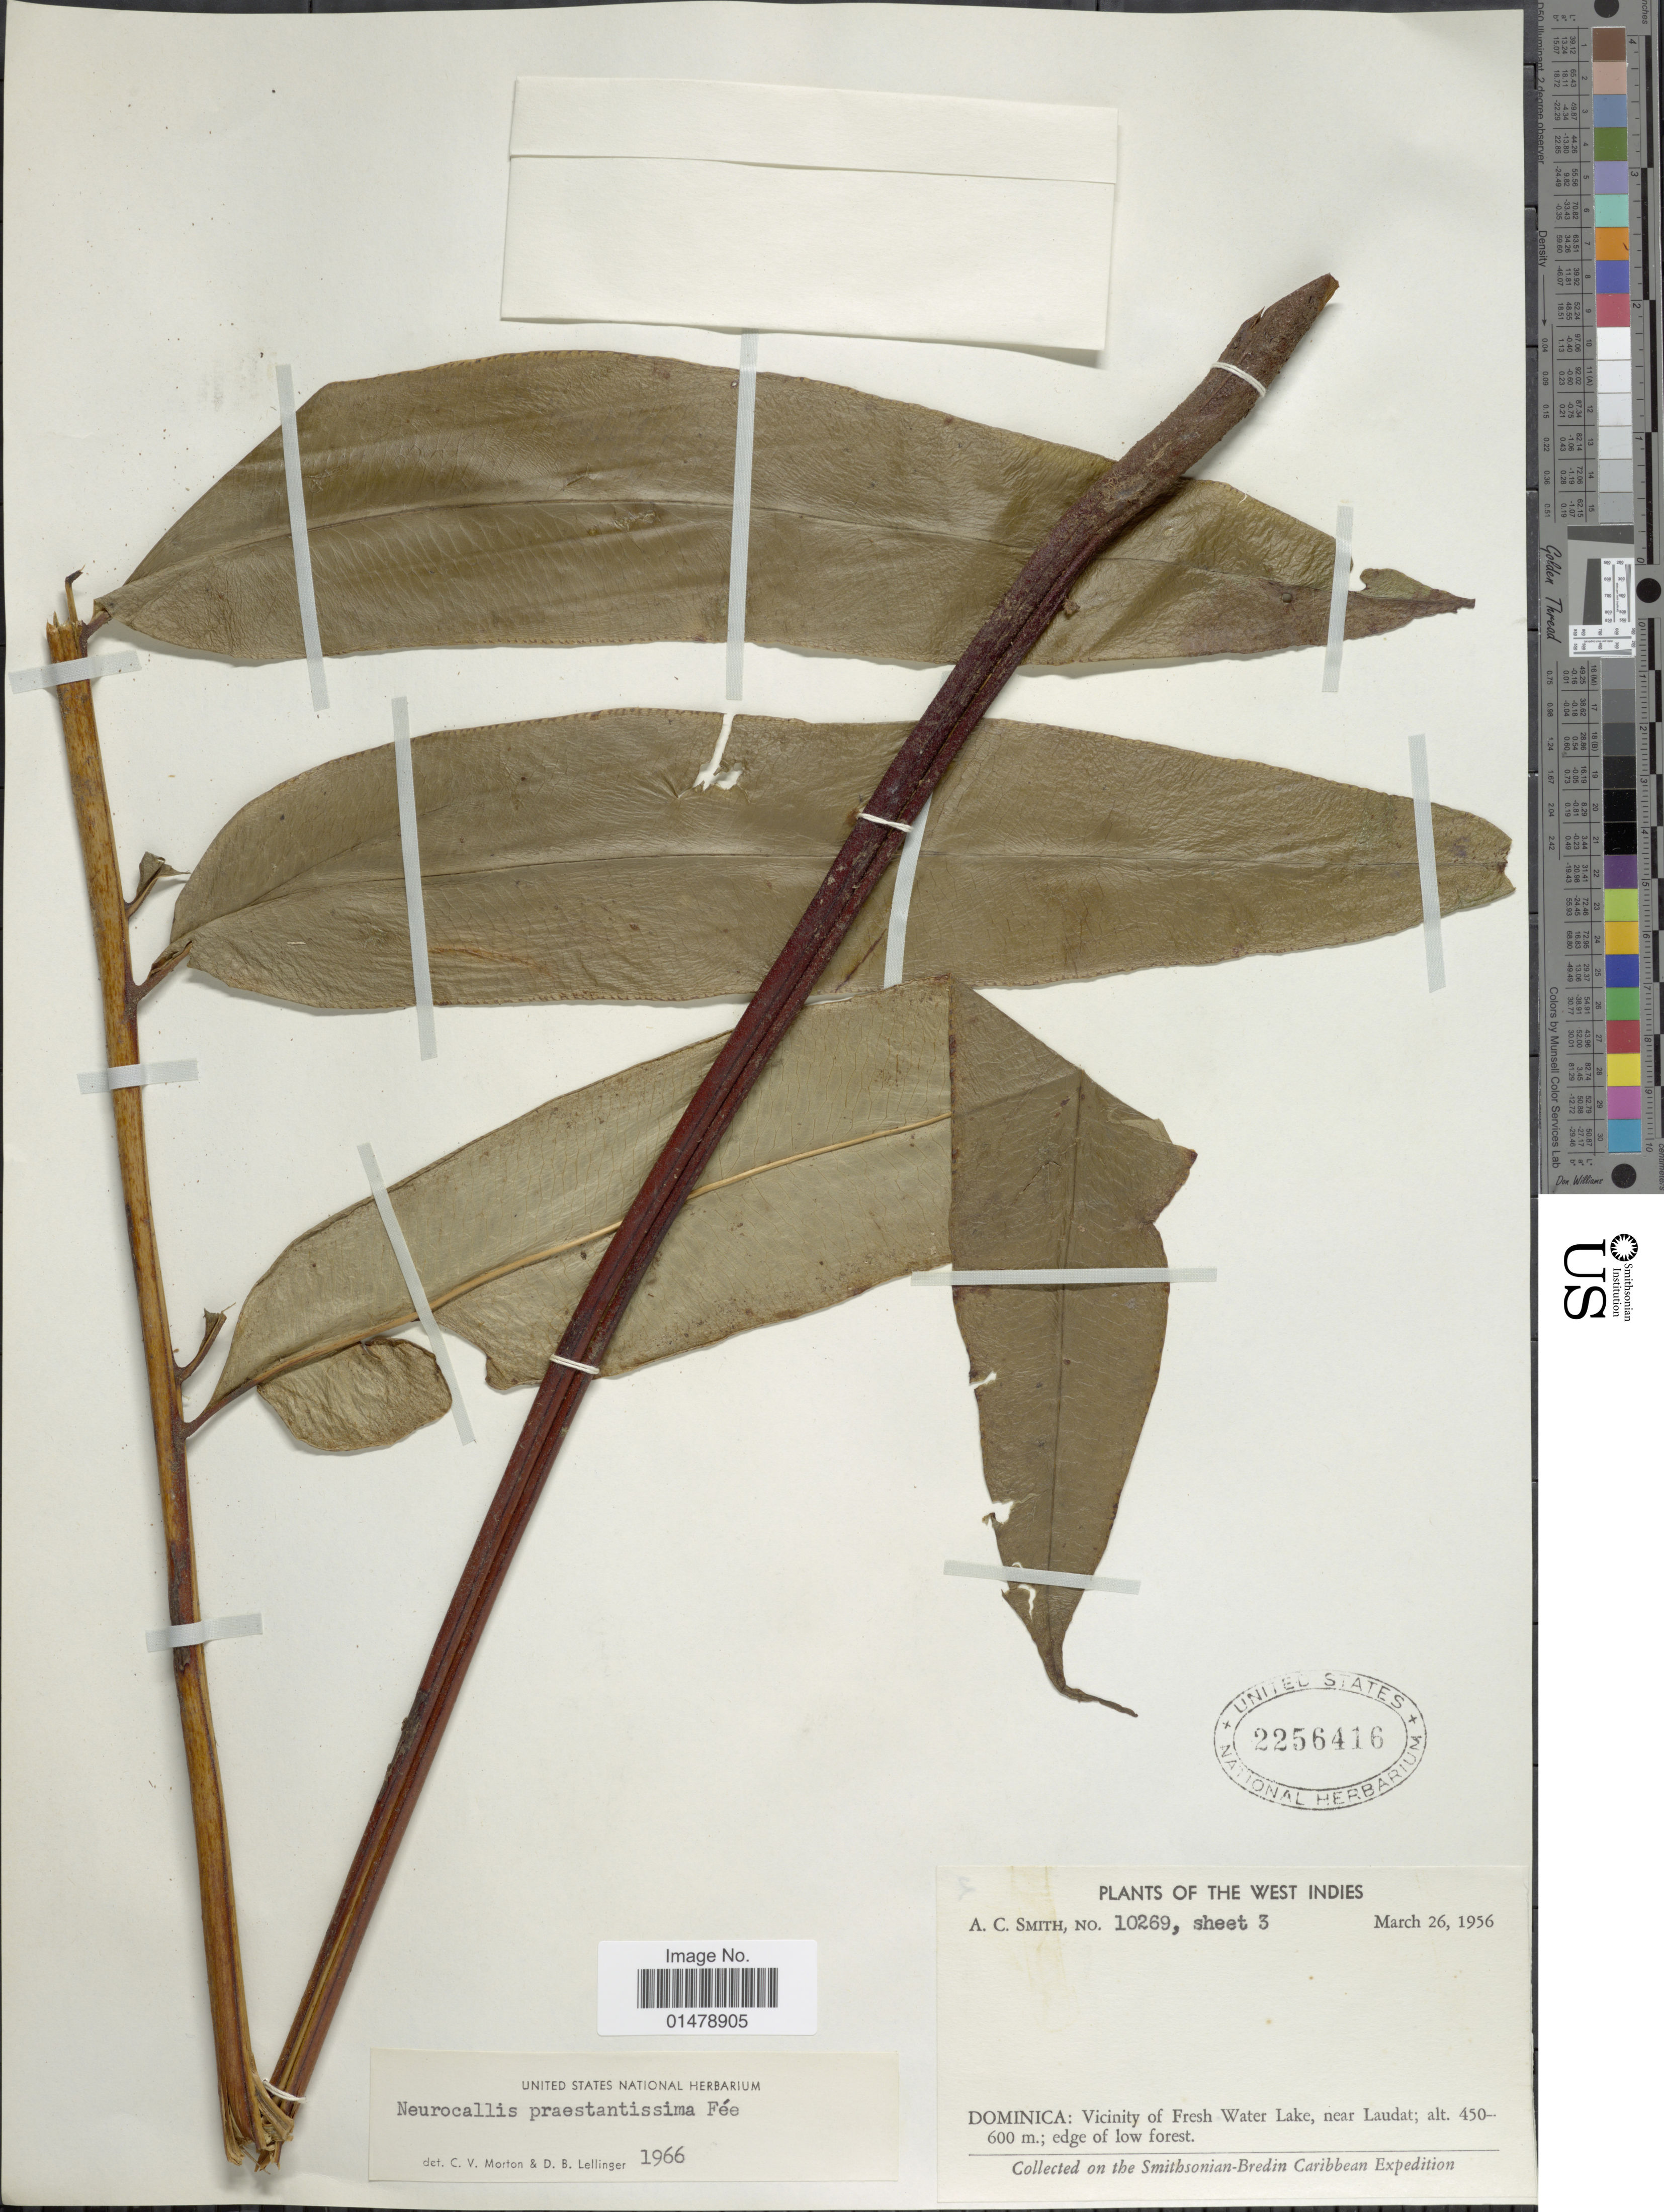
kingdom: Plantae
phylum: Tracheophyta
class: Polypodiopsida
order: Polypodiales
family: Pteridaceae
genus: Pteris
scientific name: Pteris praestantissima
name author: (Bory ex Fée) Christenh.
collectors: A. C. Smith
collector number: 10269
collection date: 1956-03-26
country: Dominica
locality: West Indies. Vicinity of Fresh Water Lake, near Laudat.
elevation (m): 450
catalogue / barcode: US 2256416